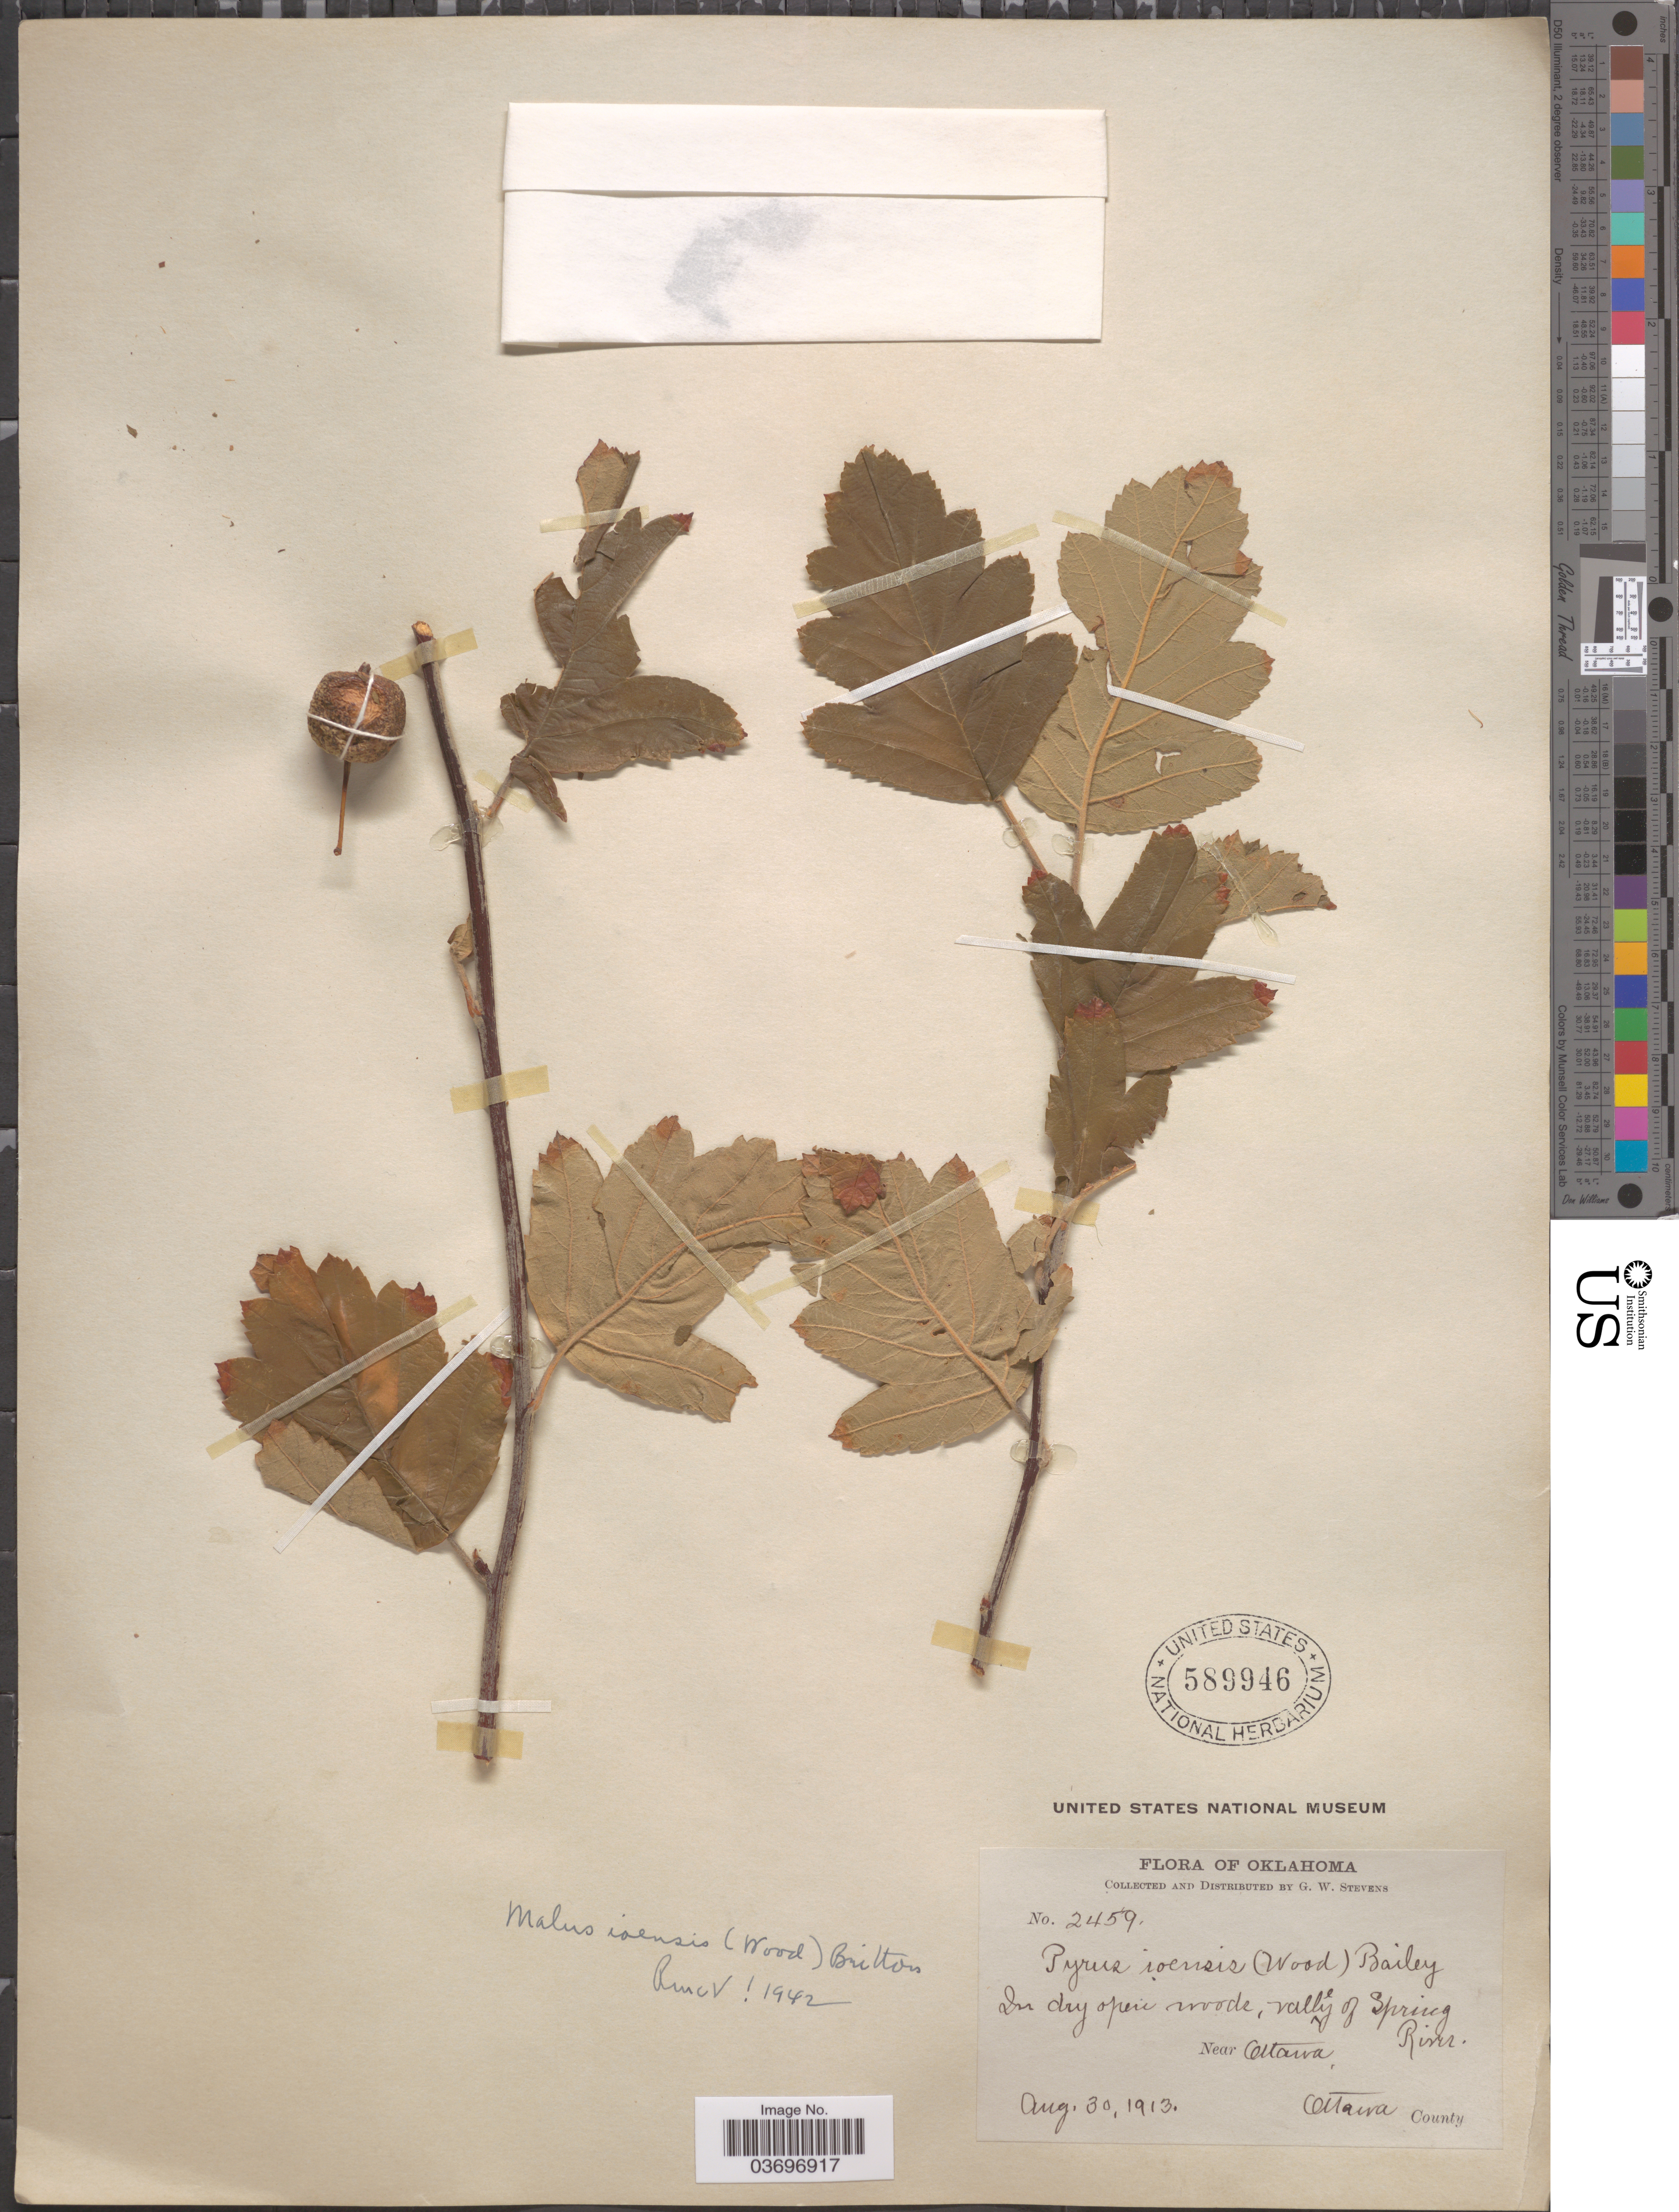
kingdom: Plantae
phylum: Tracheophyta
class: Magnoliopsida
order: Rosales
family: Rosaceae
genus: Malus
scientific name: Malus ioensis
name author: (Alph. Wood) Britton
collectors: G. W. Stevens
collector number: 2459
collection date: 1913-08-30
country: United States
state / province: Oklahoma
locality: Valley of Spring River. Near Ottawa. Ottawa County.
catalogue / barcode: US 589946